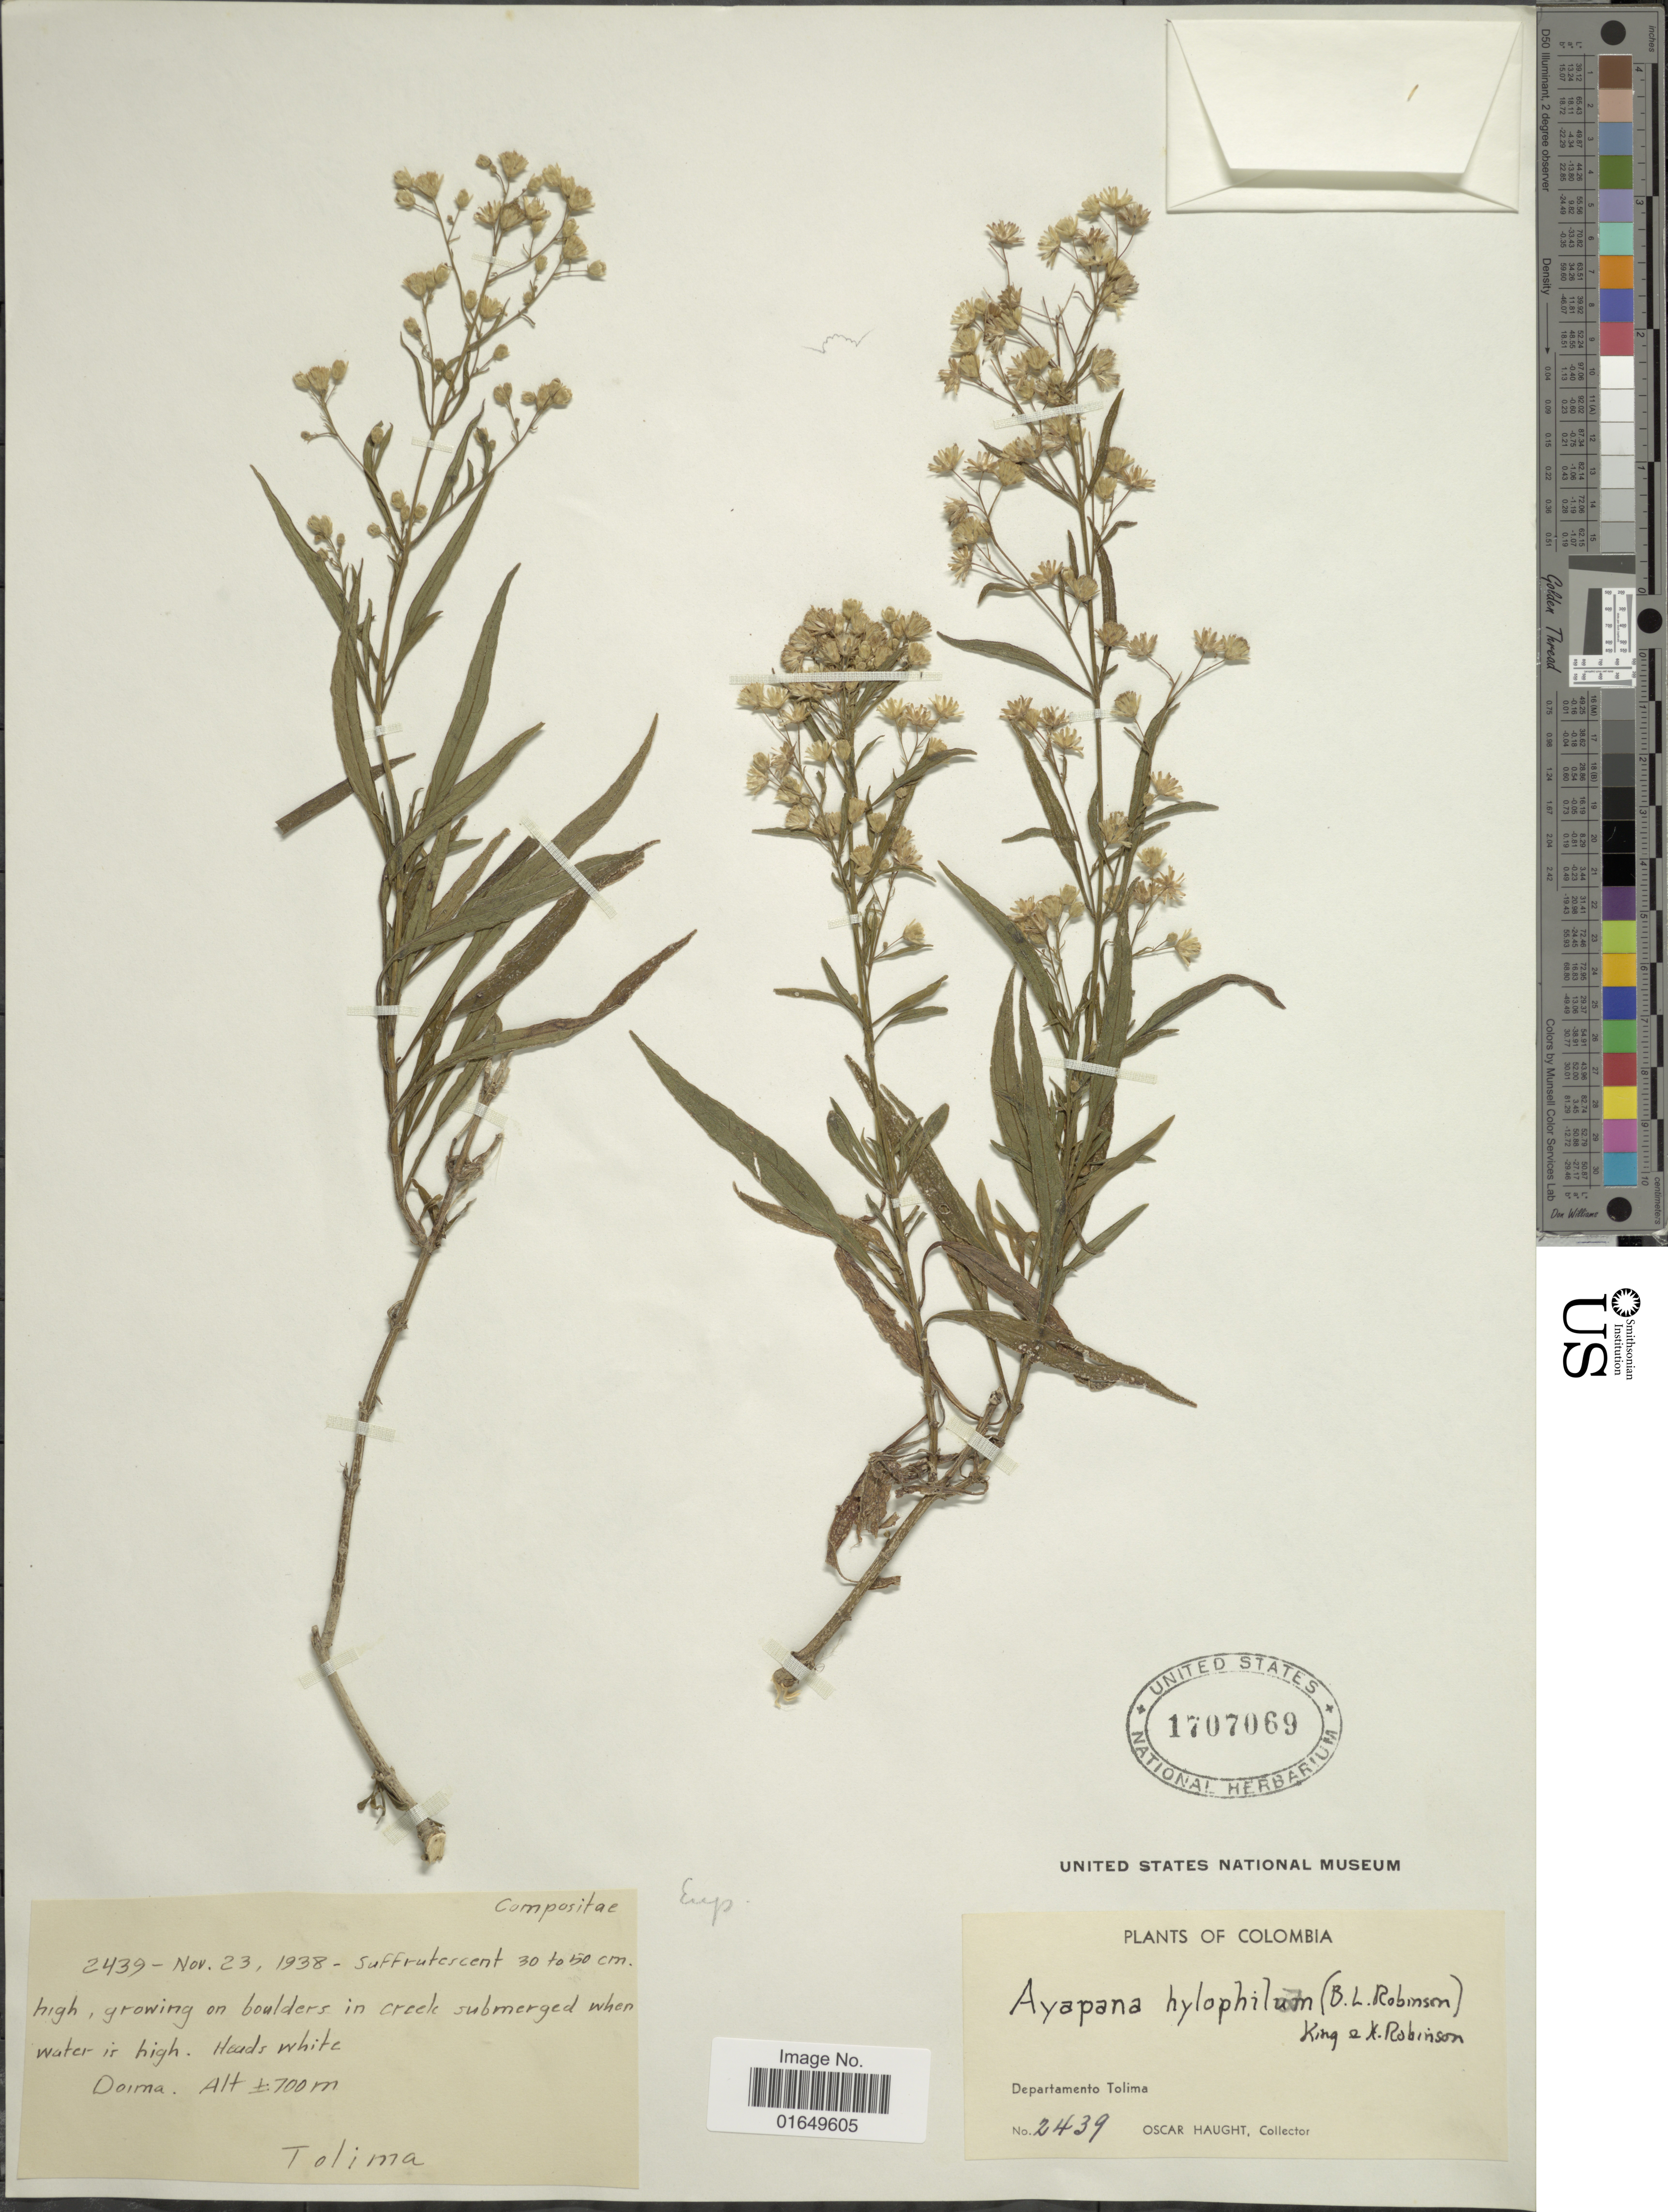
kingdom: Plantae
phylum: Tracheophyta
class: Magnoliopsida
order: Asterales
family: Asteraceae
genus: Ayapana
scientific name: Ayapana hylophila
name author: (B.L. Rob.) R.M. King & H. Rob.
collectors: O. Haught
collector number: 2439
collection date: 1938-11-23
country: Colombia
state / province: Tolima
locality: Doima [unsure placement]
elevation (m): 700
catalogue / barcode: US 1707069